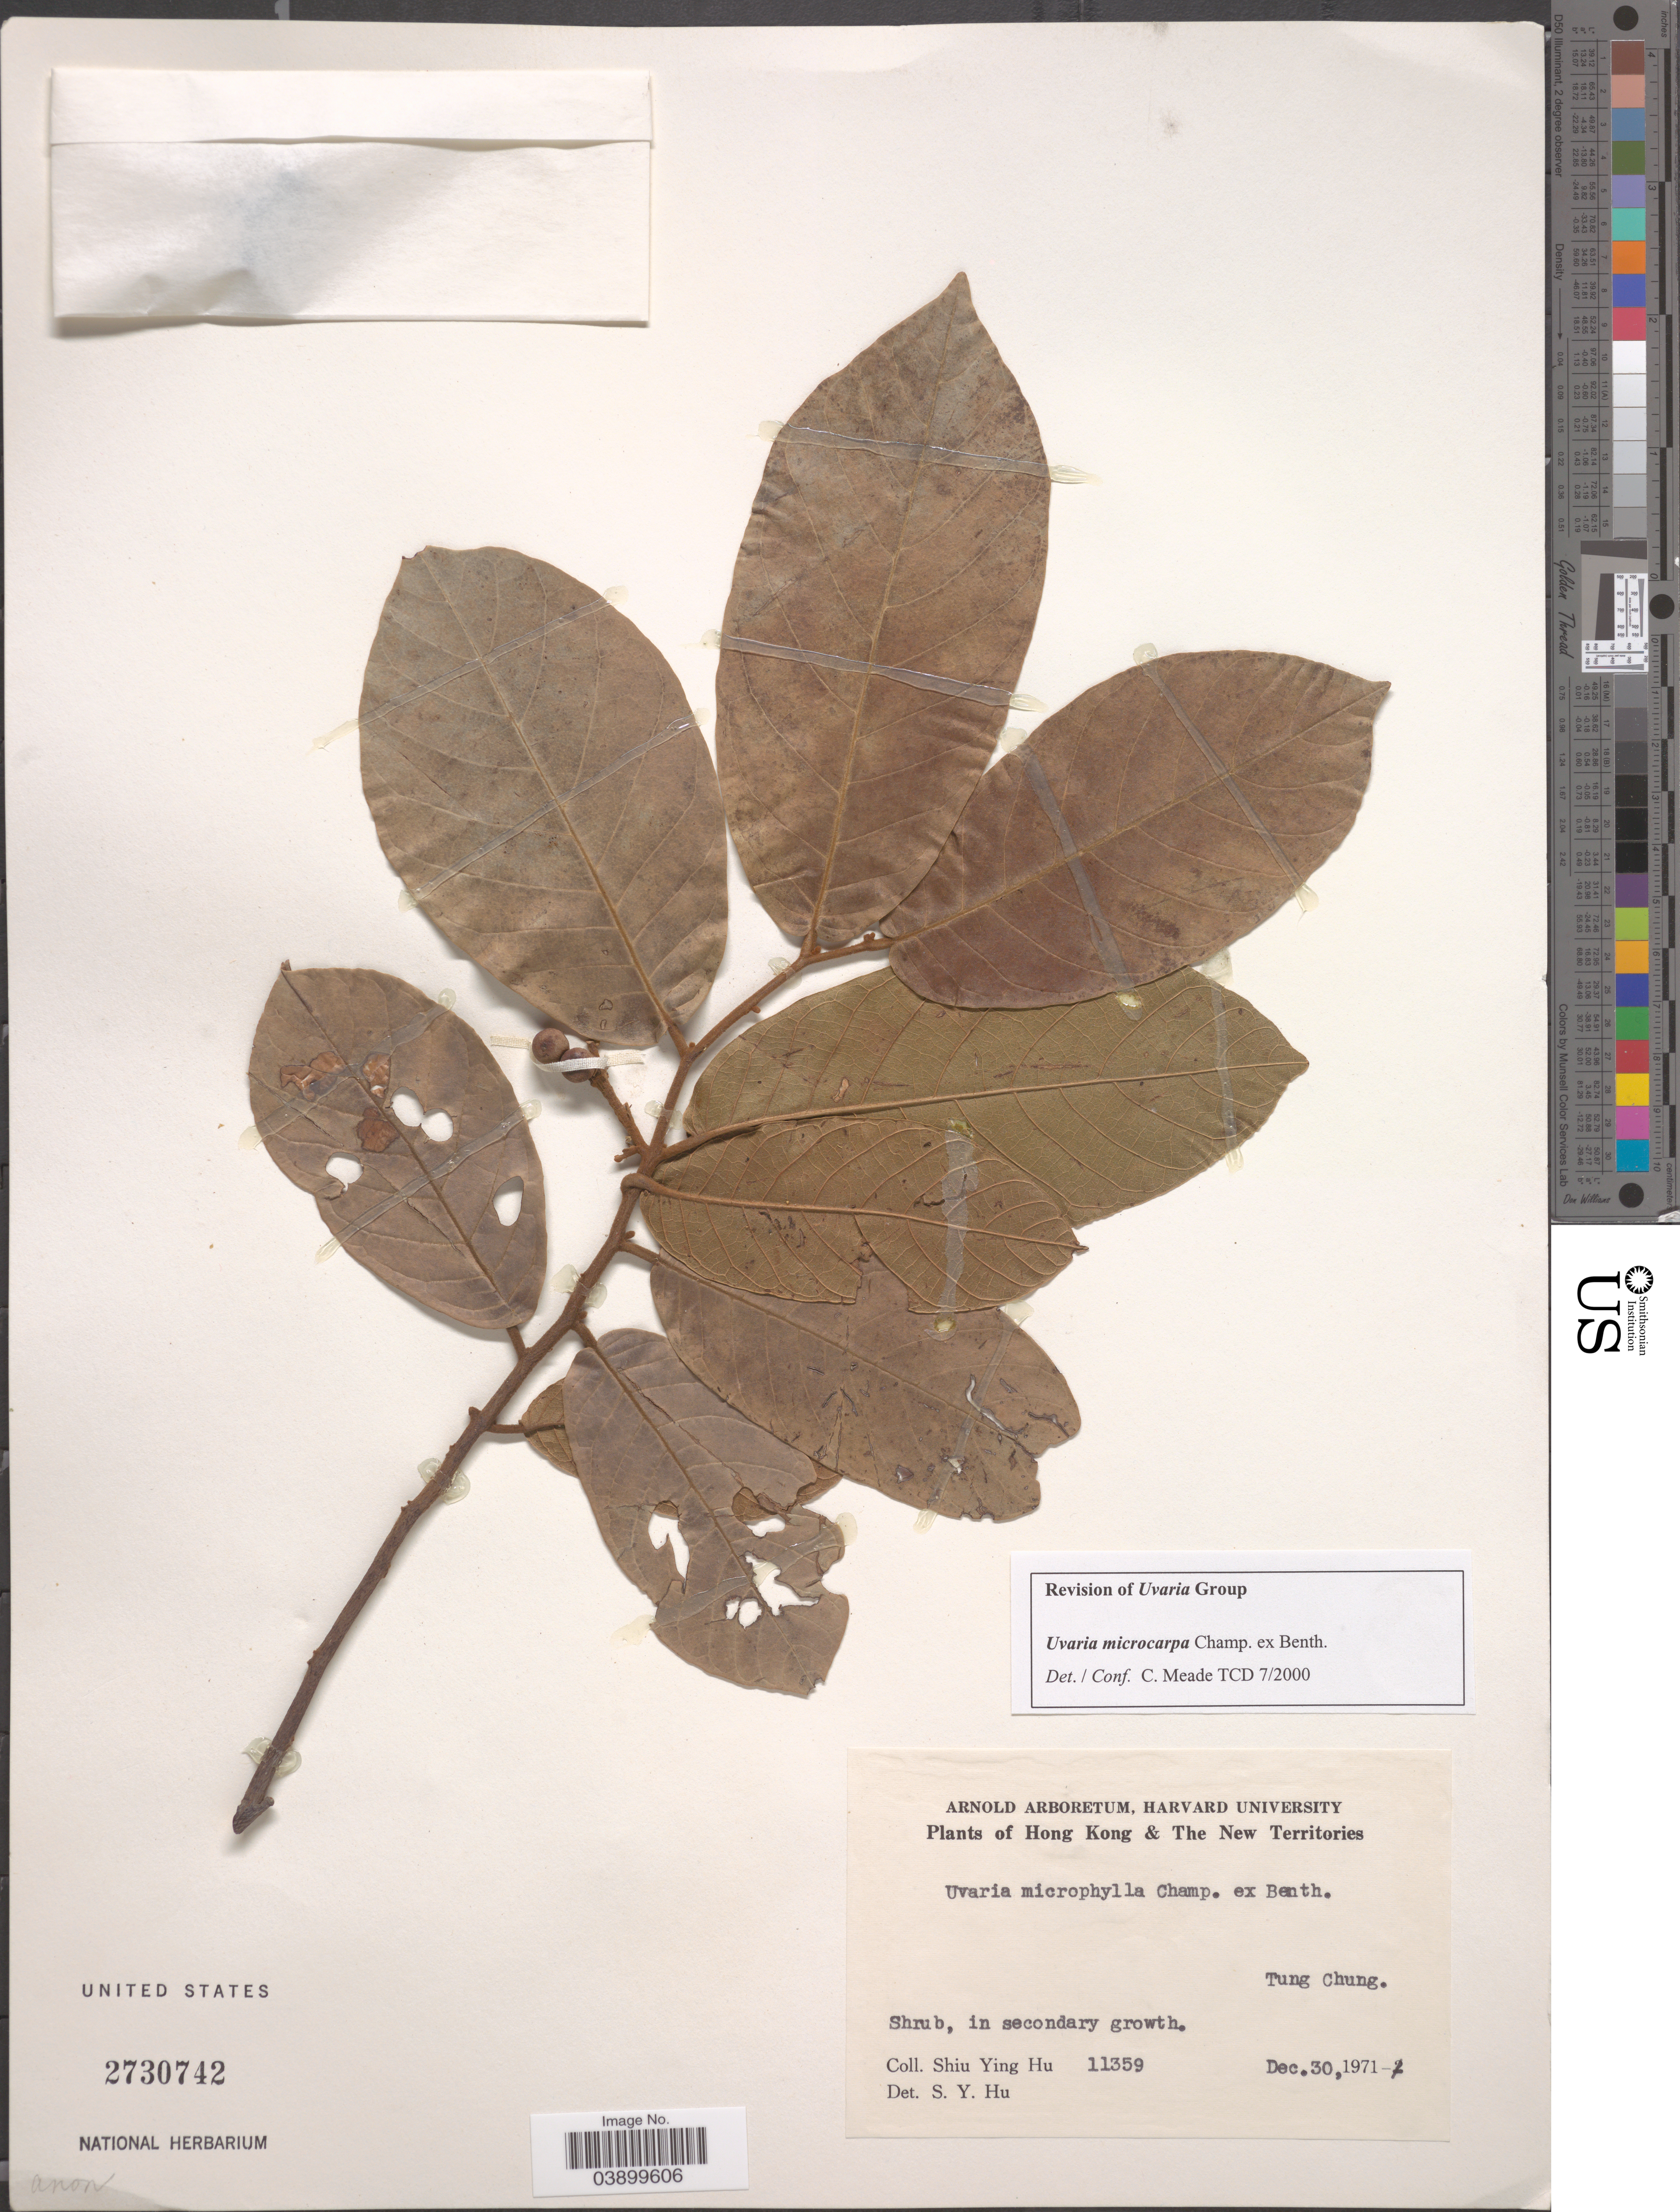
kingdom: Plantae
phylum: Tracheophyta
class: Magnoliopsida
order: Magnoliales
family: Annonaceae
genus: Uvaria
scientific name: Uvaria microcarpa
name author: Champ. ex Benth.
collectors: S. Y. Hu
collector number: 11359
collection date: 1971-12-30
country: China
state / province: Hong Kong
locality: The New Territories. Tung Chung.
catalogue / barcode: US 2730742